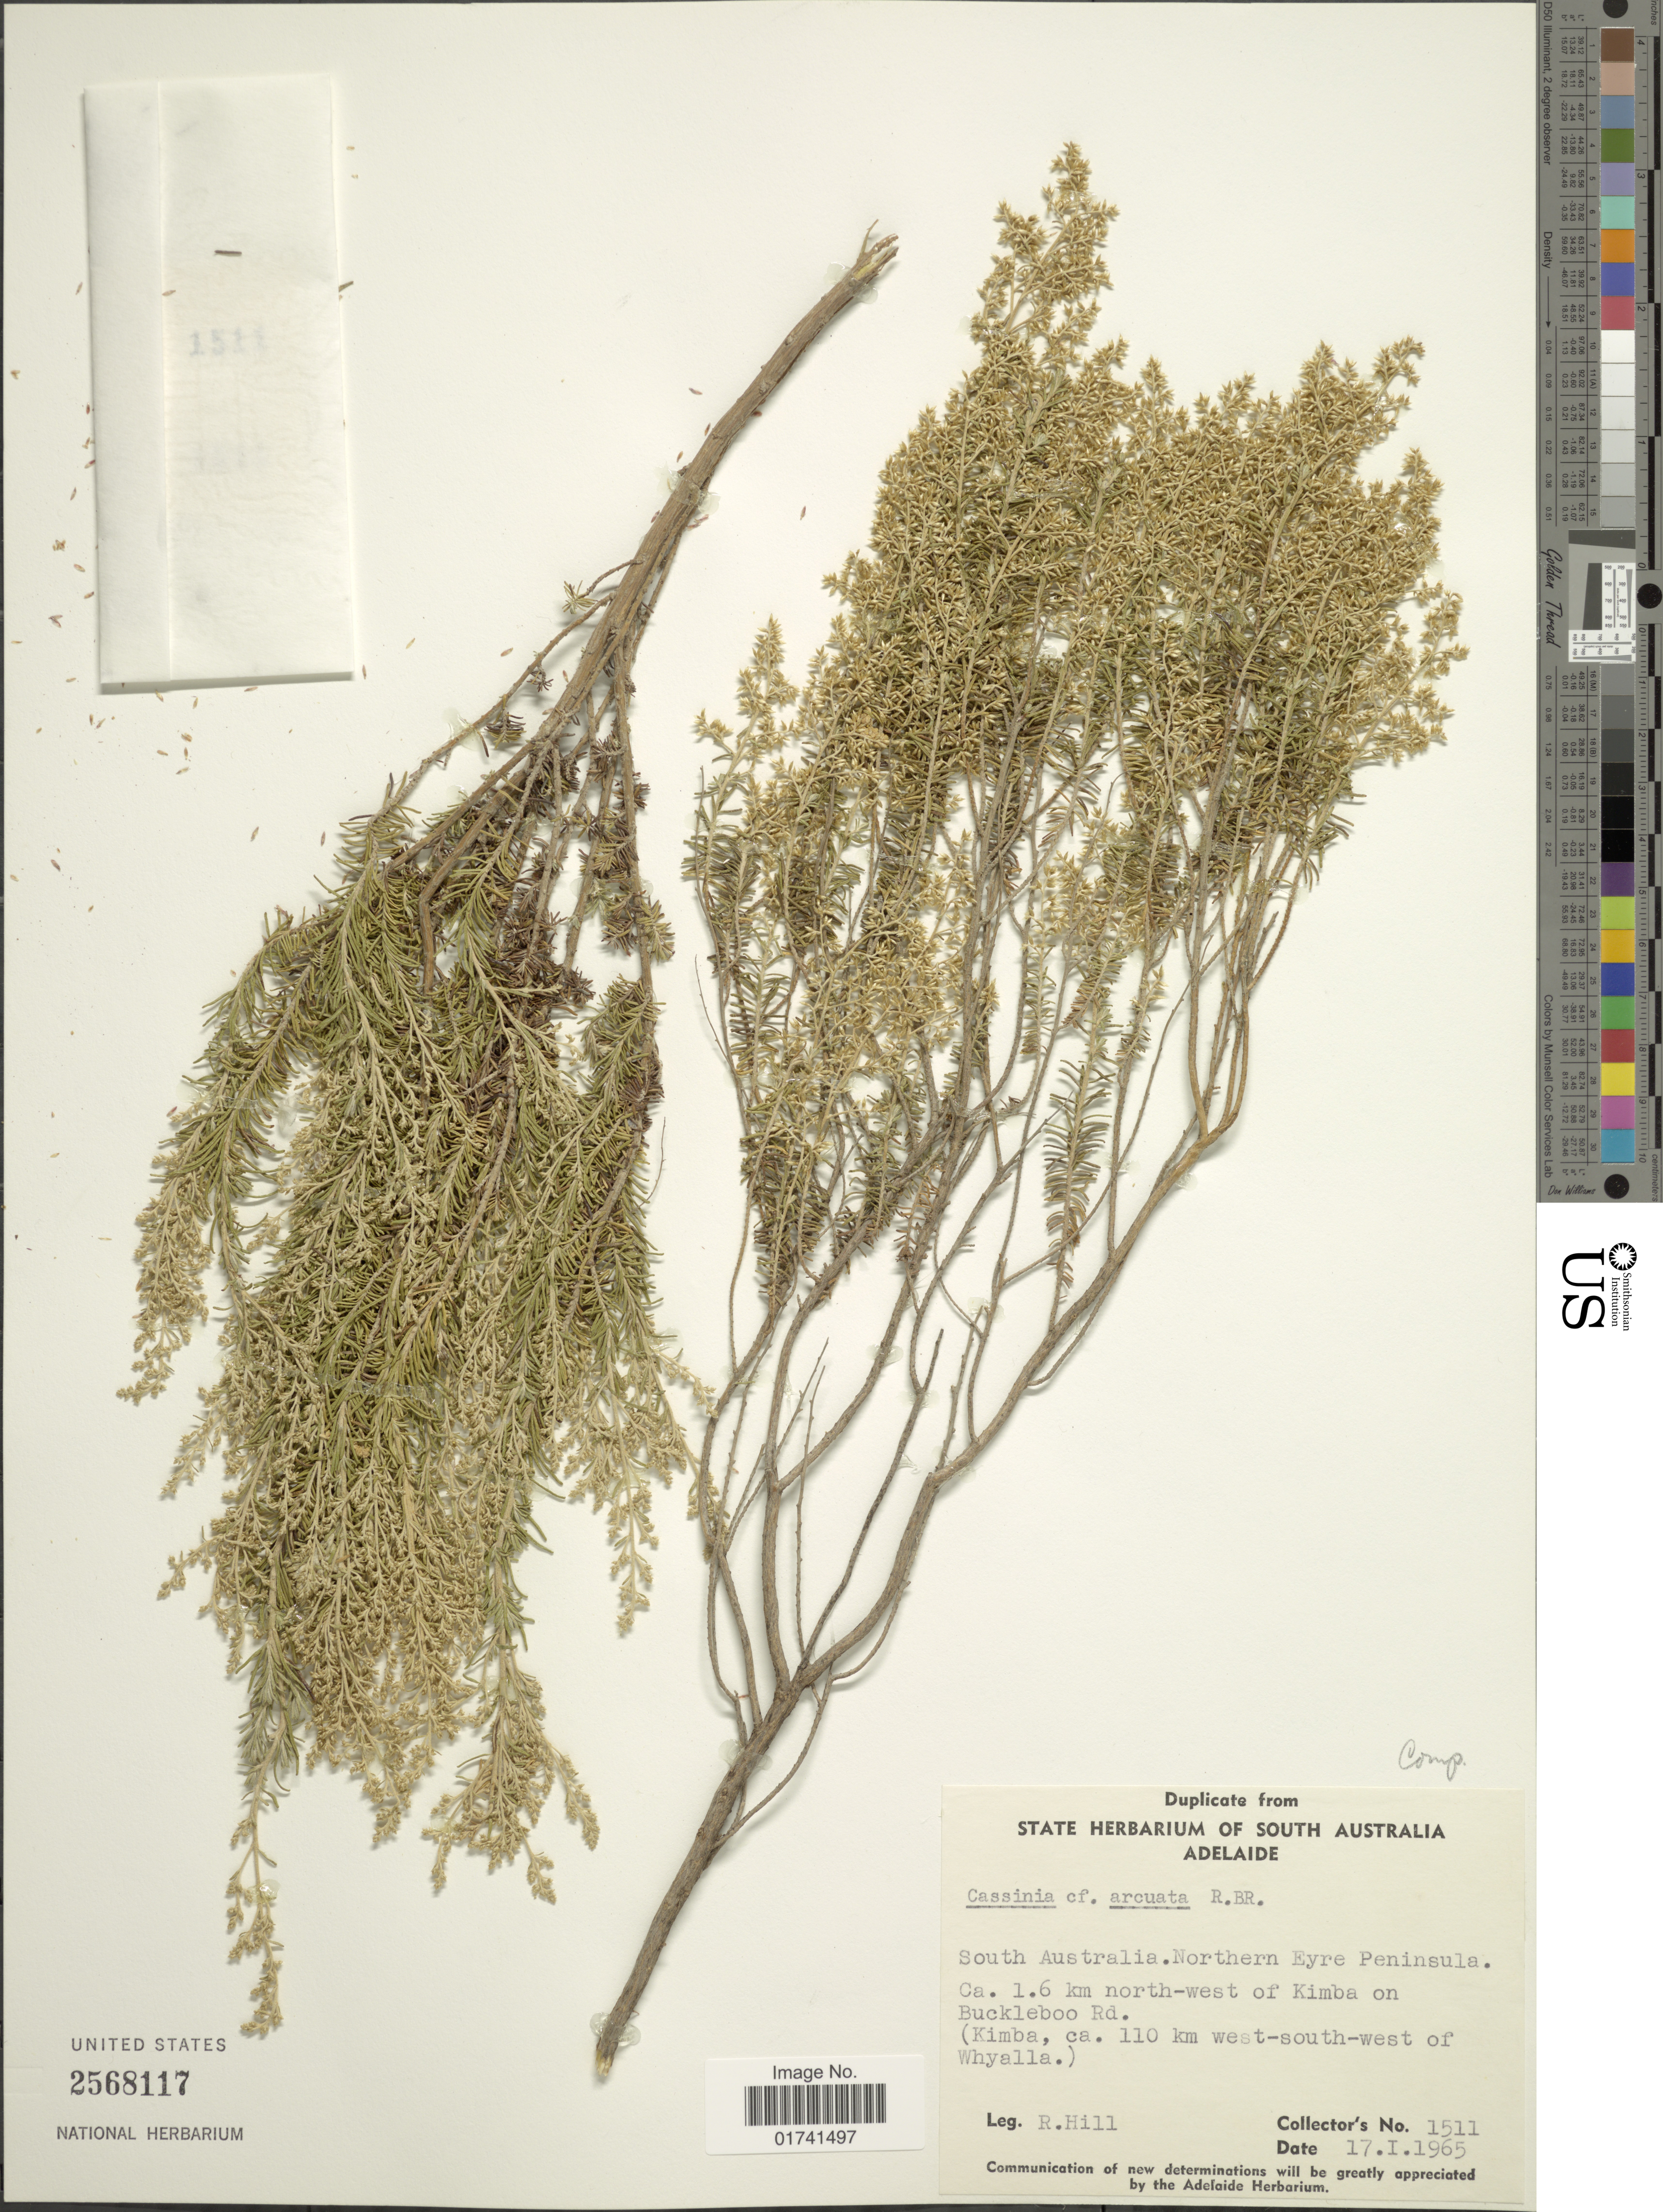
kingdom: Plantae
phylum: Tracheophyta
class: Magnoliopsida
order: Asterales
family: Asteraceae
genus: Cassinia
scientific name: Cassinia arcuata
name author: R. Br.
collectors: R. Hill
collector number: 1511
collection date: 1965-01-17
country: Australia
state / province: South Australia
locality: Northern Eyre Peninsula, ca. 1.6 km north-west of Kimba on Buckleboo Rd (Kimba, ca. 110 km west-south-west of Whyalla).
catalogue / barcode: US 2568117